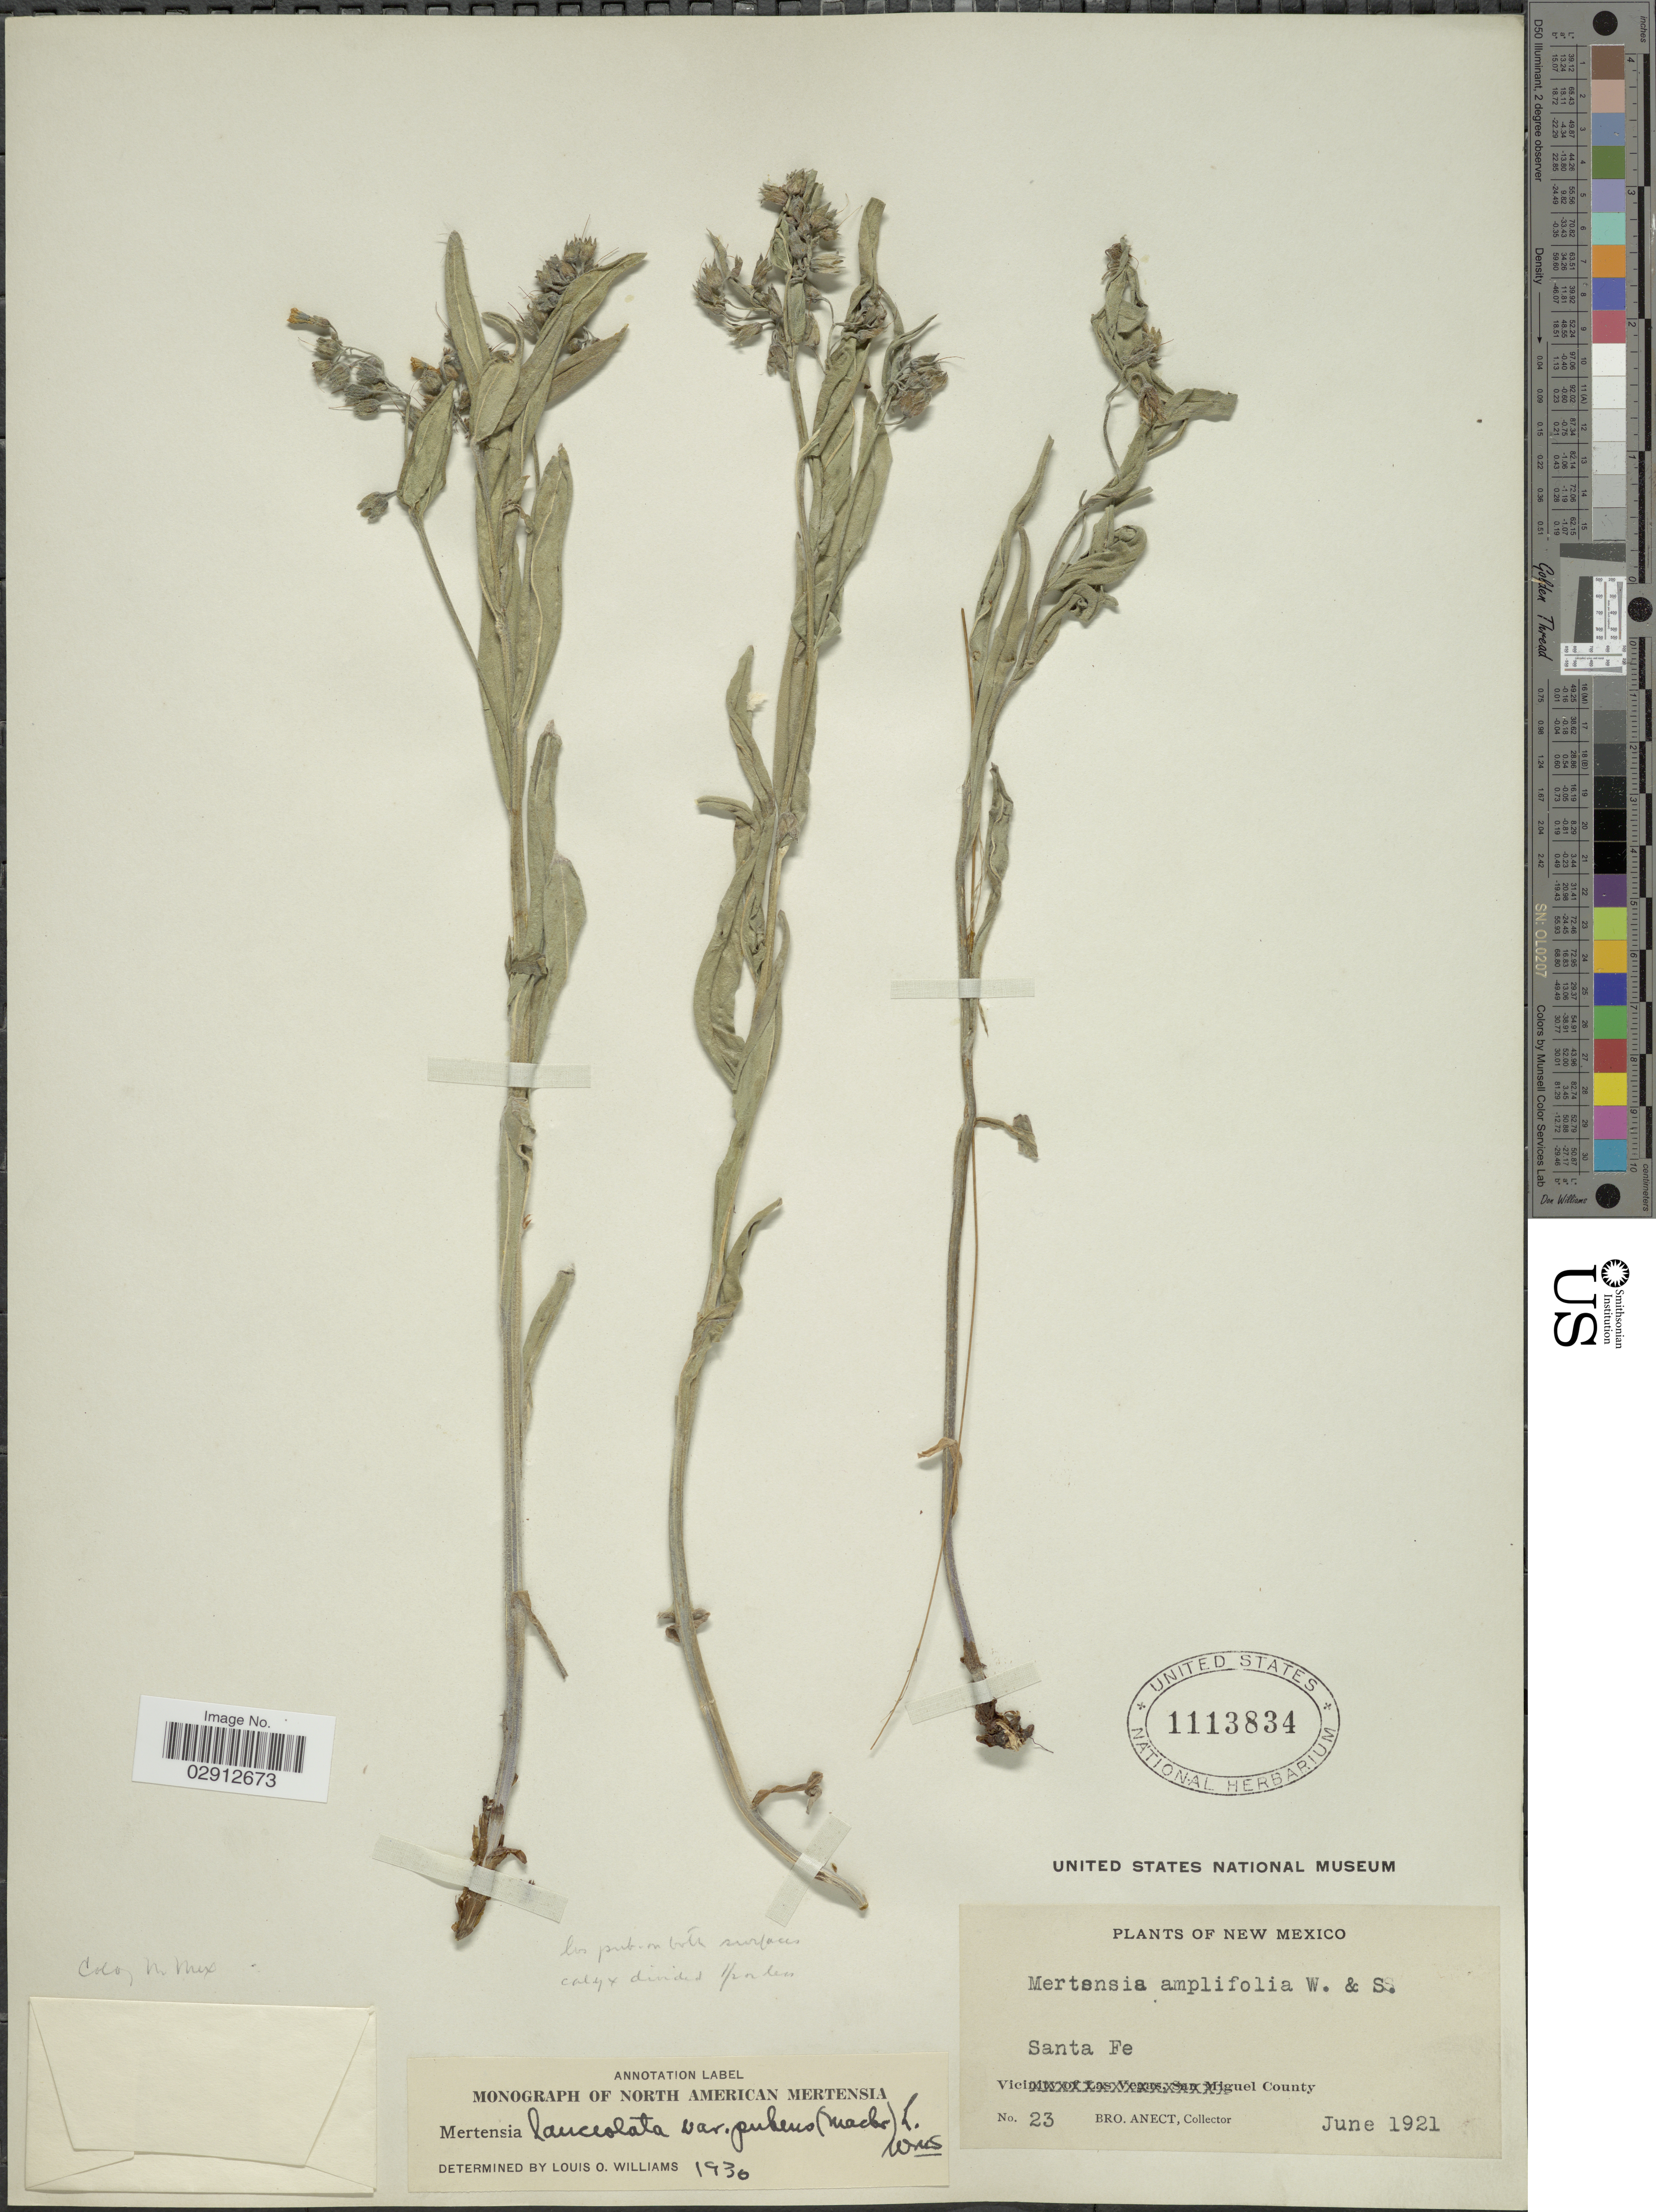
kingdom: Plantae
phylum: Tracheophyta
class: Magnoliopsida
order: Boraginales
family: Boraginaceae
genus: Mertensia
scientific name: Mertensia lanceolata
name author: (Pursh) DC. ex A. DC.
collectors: B. Anect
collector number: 23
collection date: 1921-06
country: United States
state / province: New Mexico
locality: Santa Fe County.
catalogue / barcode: US 1113834